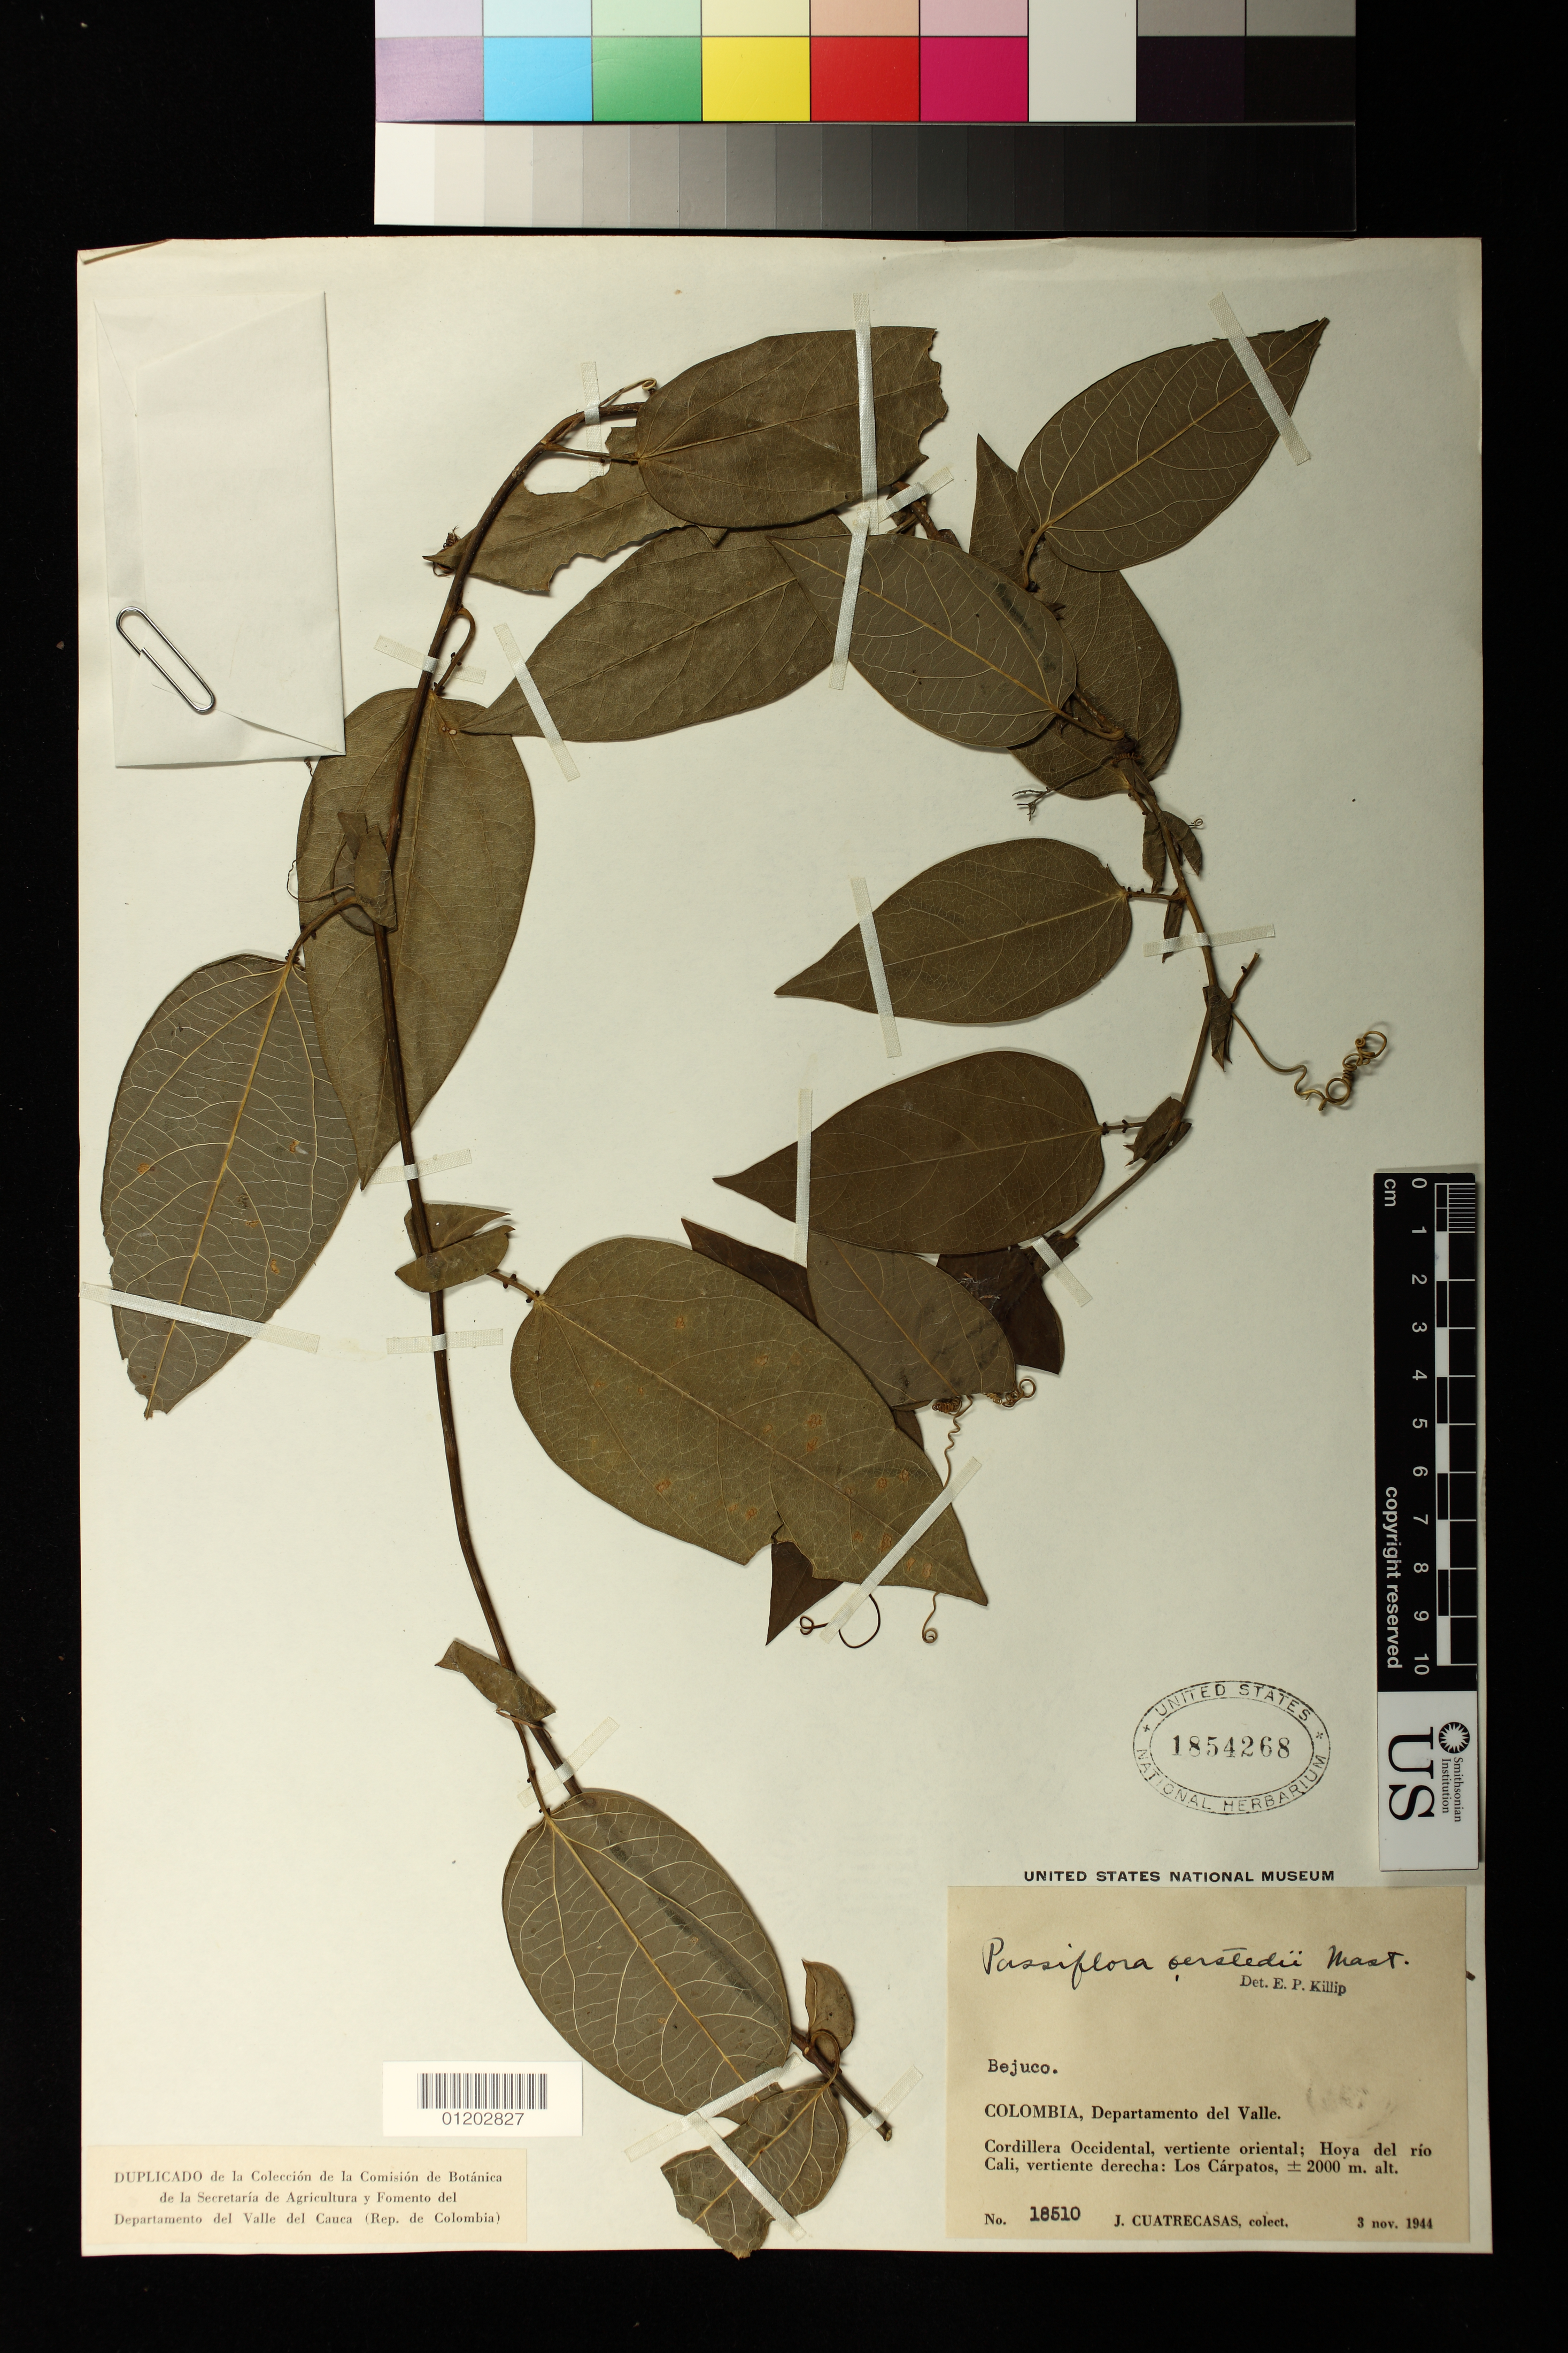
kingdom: Plantae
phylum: Tracheophyta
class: Magnoliopsida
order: Malpighiales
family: Passifloraceae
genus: Passiflora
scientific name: Passiflora oerstedii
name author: Mast. in Mart.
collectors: J. Cuatrecasas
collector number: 18510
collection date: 1944-11-03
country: Colombia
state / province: Valle del Cauca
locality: Hoya del rio Cali, vertiente derecha Los Carpatos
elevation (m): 2000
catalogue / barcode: US 1854268